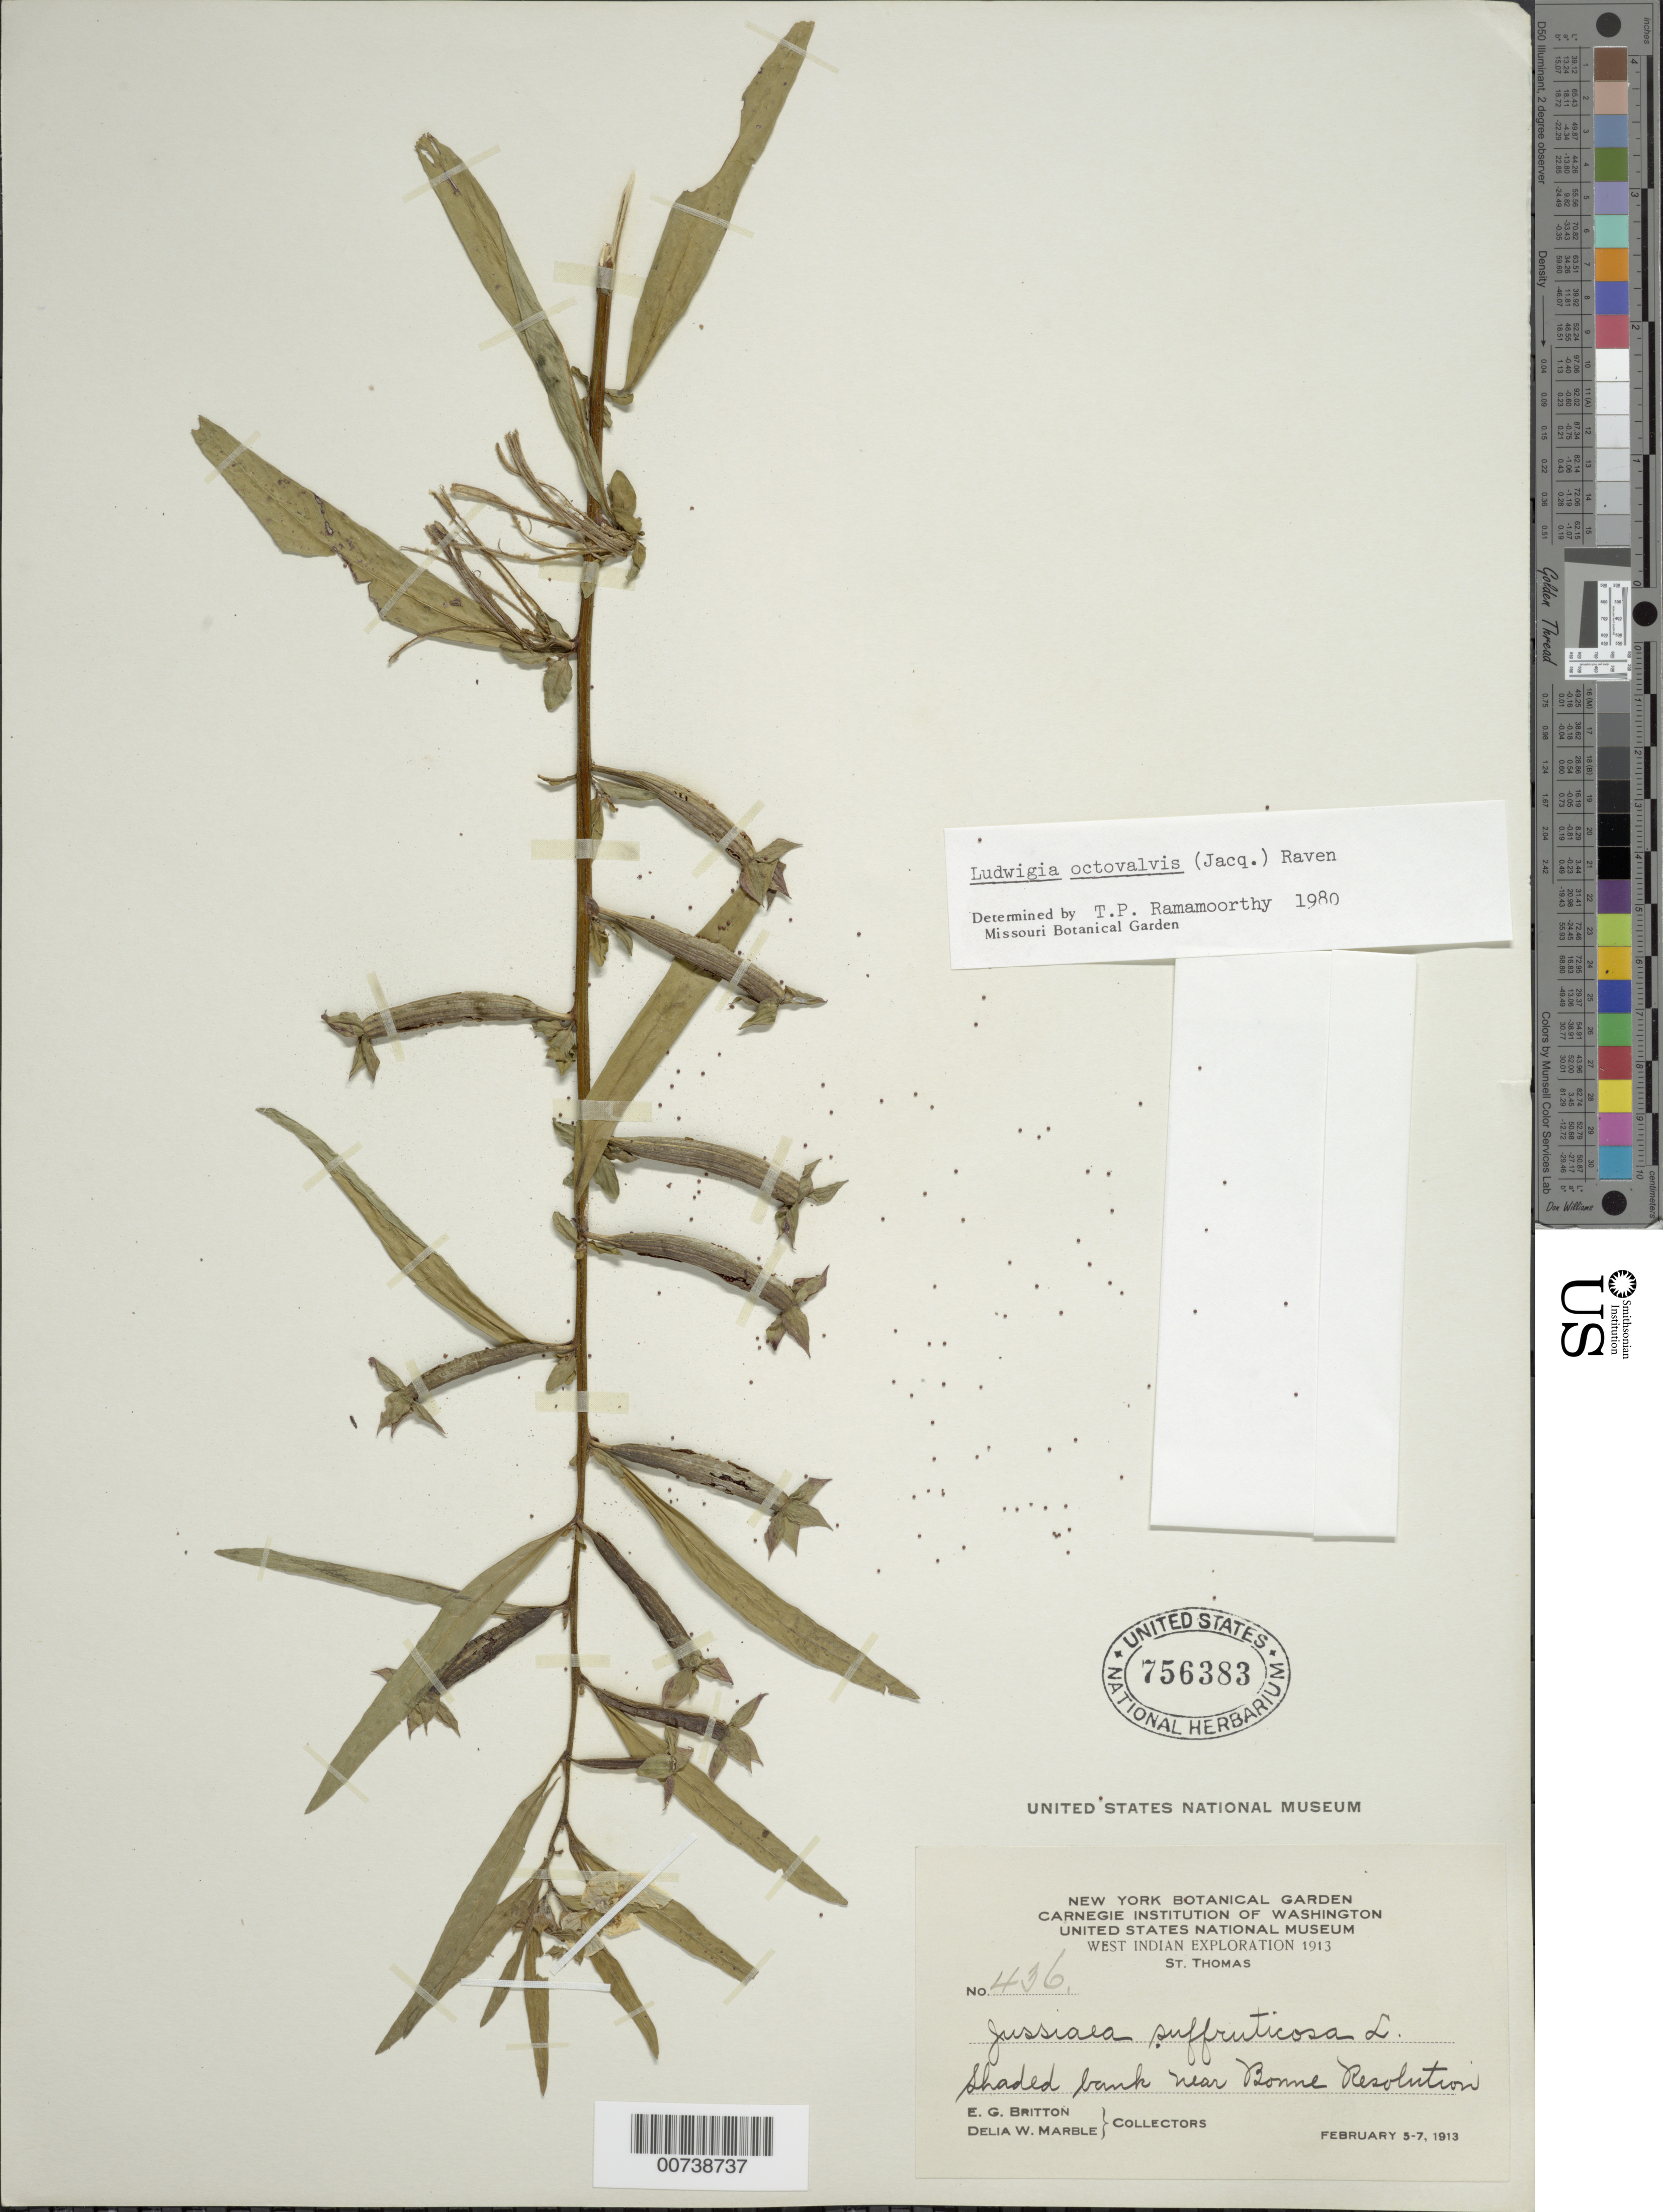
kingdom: Plantae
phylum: Tracheophyta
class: Magnoliopsida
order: Myrtales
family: Onagraceae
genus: Ludwigia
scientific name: Ludwigia octovalvis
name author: (Jacq.) P.H. Raven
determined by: Ramamoorthy, T. P.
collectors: E. G. Britton & D. W. Marble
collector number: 436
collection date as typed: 05 Feb 1913 to 07 Feb 1913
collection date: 1913-02-05/1913-02-07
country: U.S. Virgin Islands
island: St. Thomas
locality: Near Bonnes Resolution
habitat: Shaded bank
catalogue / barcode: US 756383